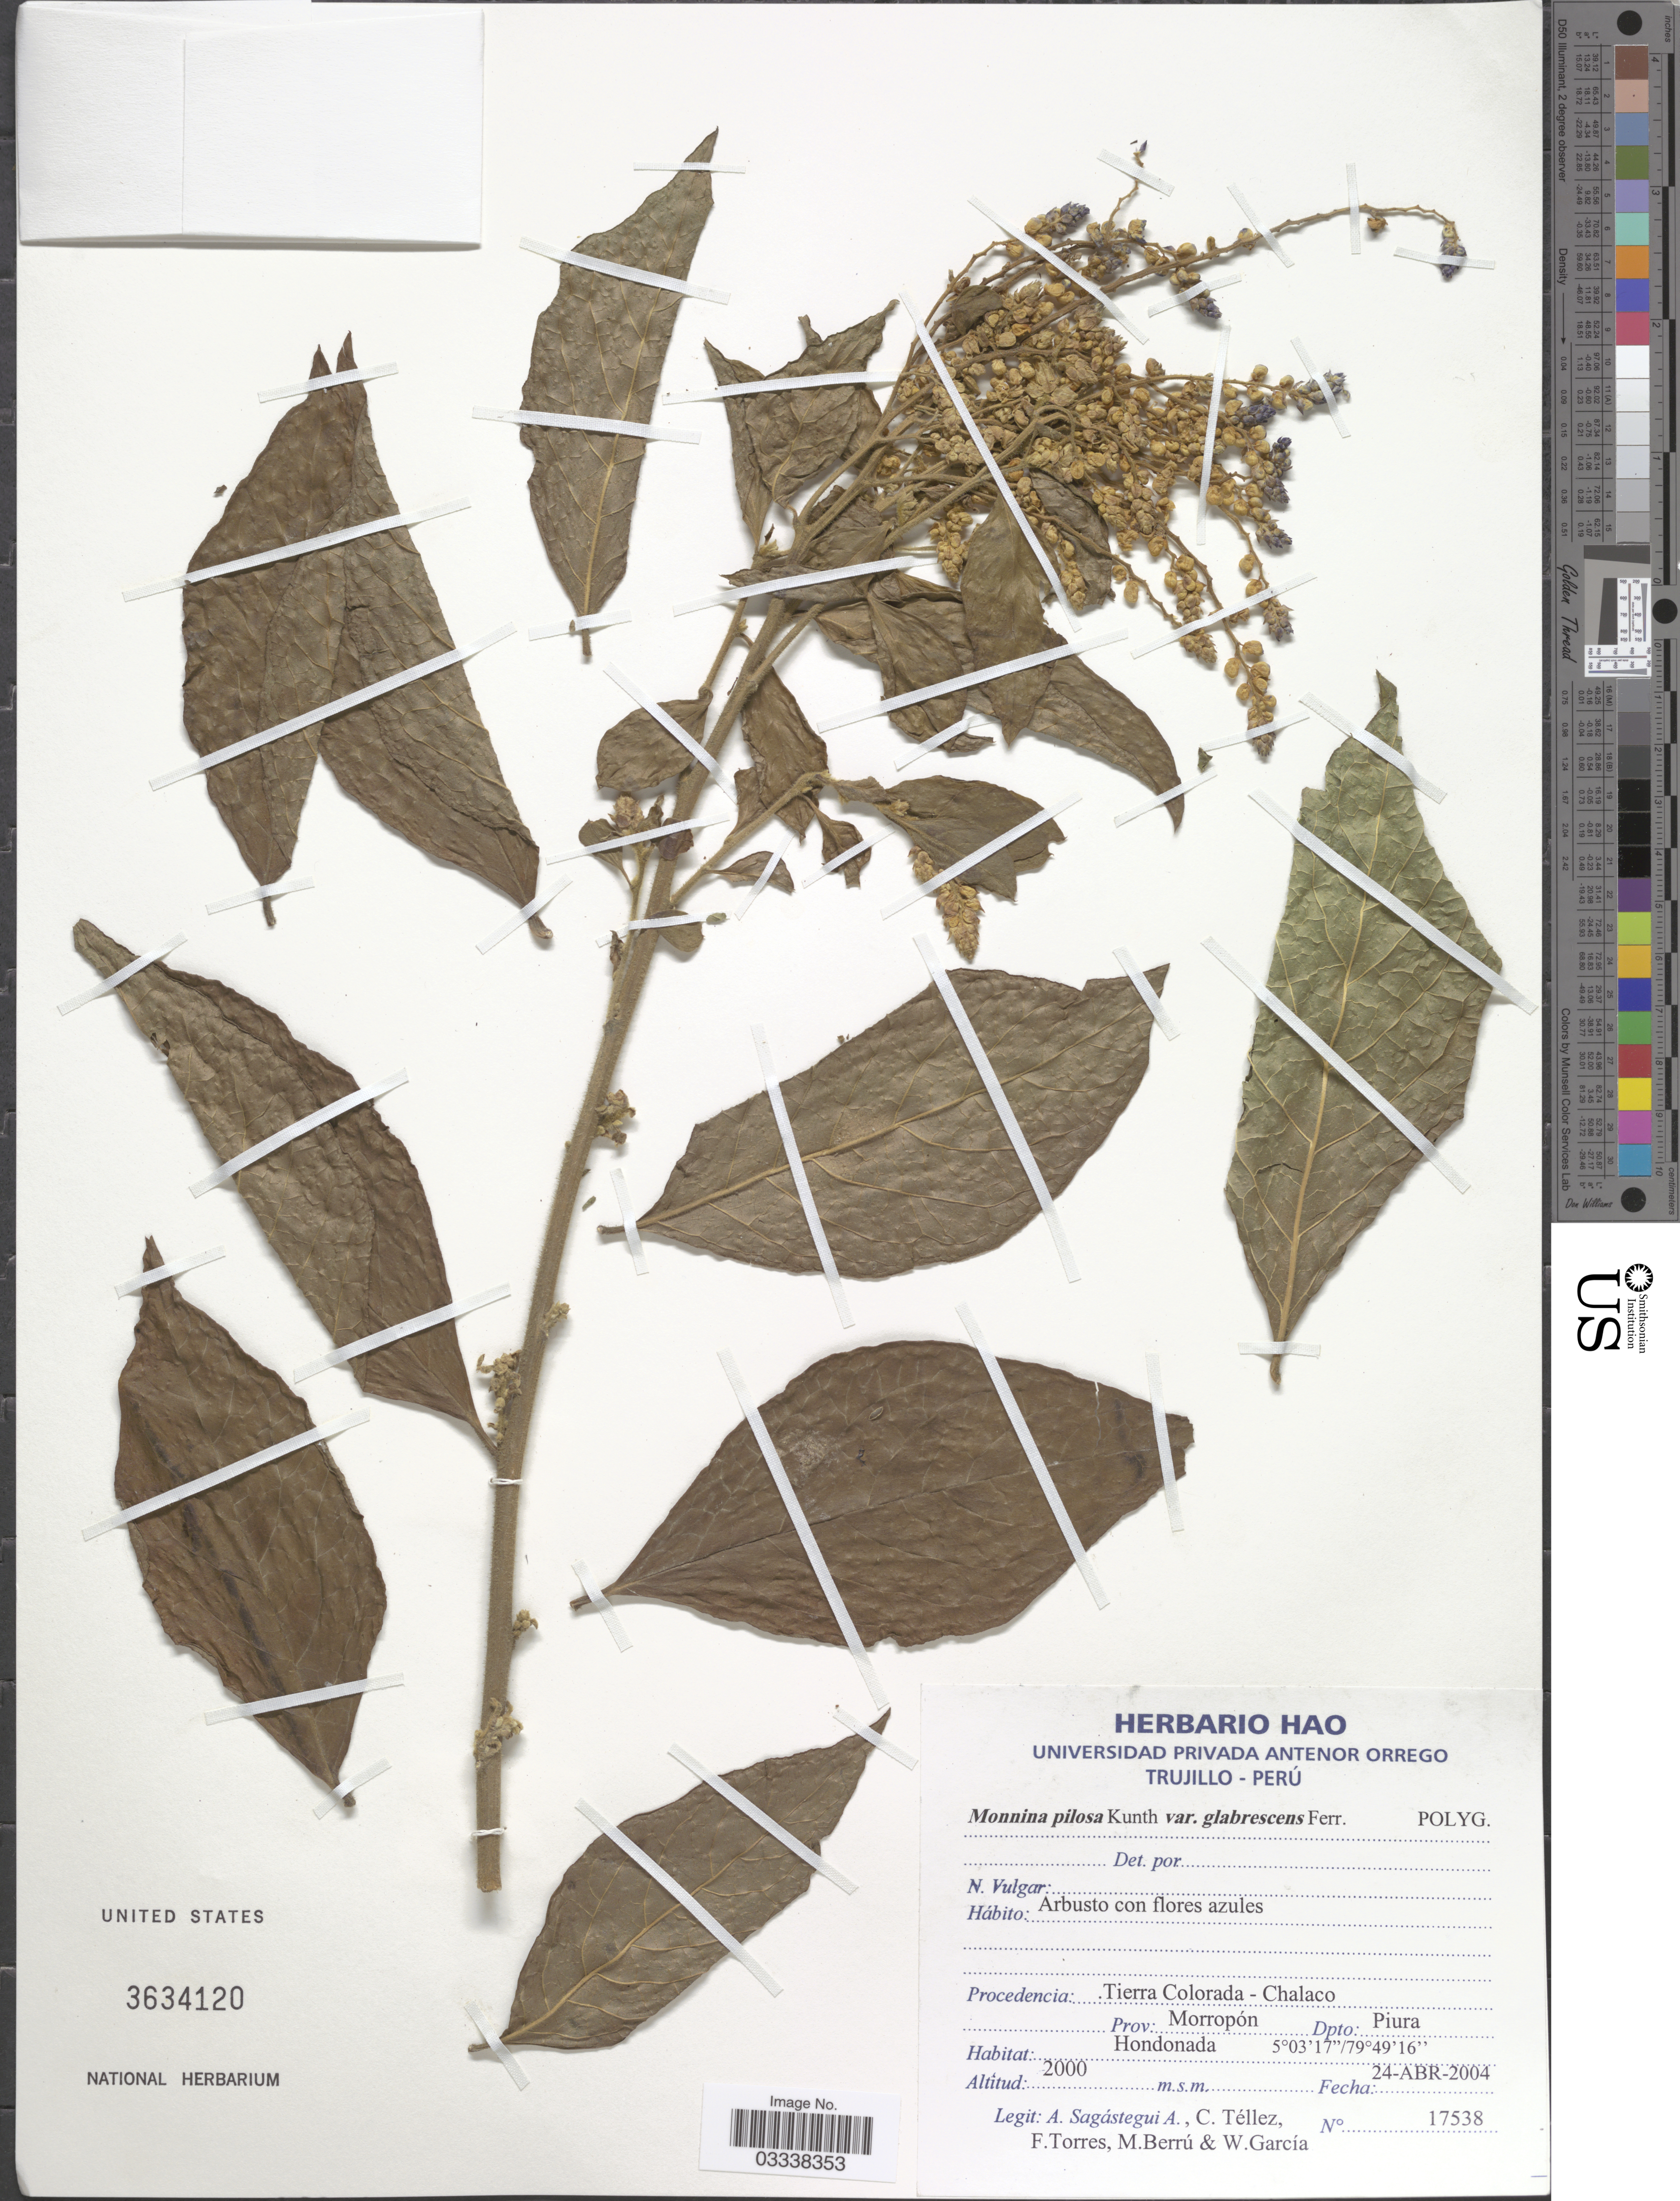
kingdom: Plantae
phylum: Tracheophyta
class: Magnoliopsida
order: Fabales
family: Polygalaceae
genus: Monnina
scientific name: Monnina pilosa var. glabrescens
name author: Ferreyra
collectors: A. Sagástegui A., C. Téllez, F. Torres, M. Berrú & W. Garcia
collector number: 17538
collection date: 2004-04-24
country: Peru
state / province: Piura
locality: Tierra Colorada - Chalaco. Prov.: Morropón, Dpto.: Puira.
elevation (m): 2000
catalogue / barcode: US 3634120